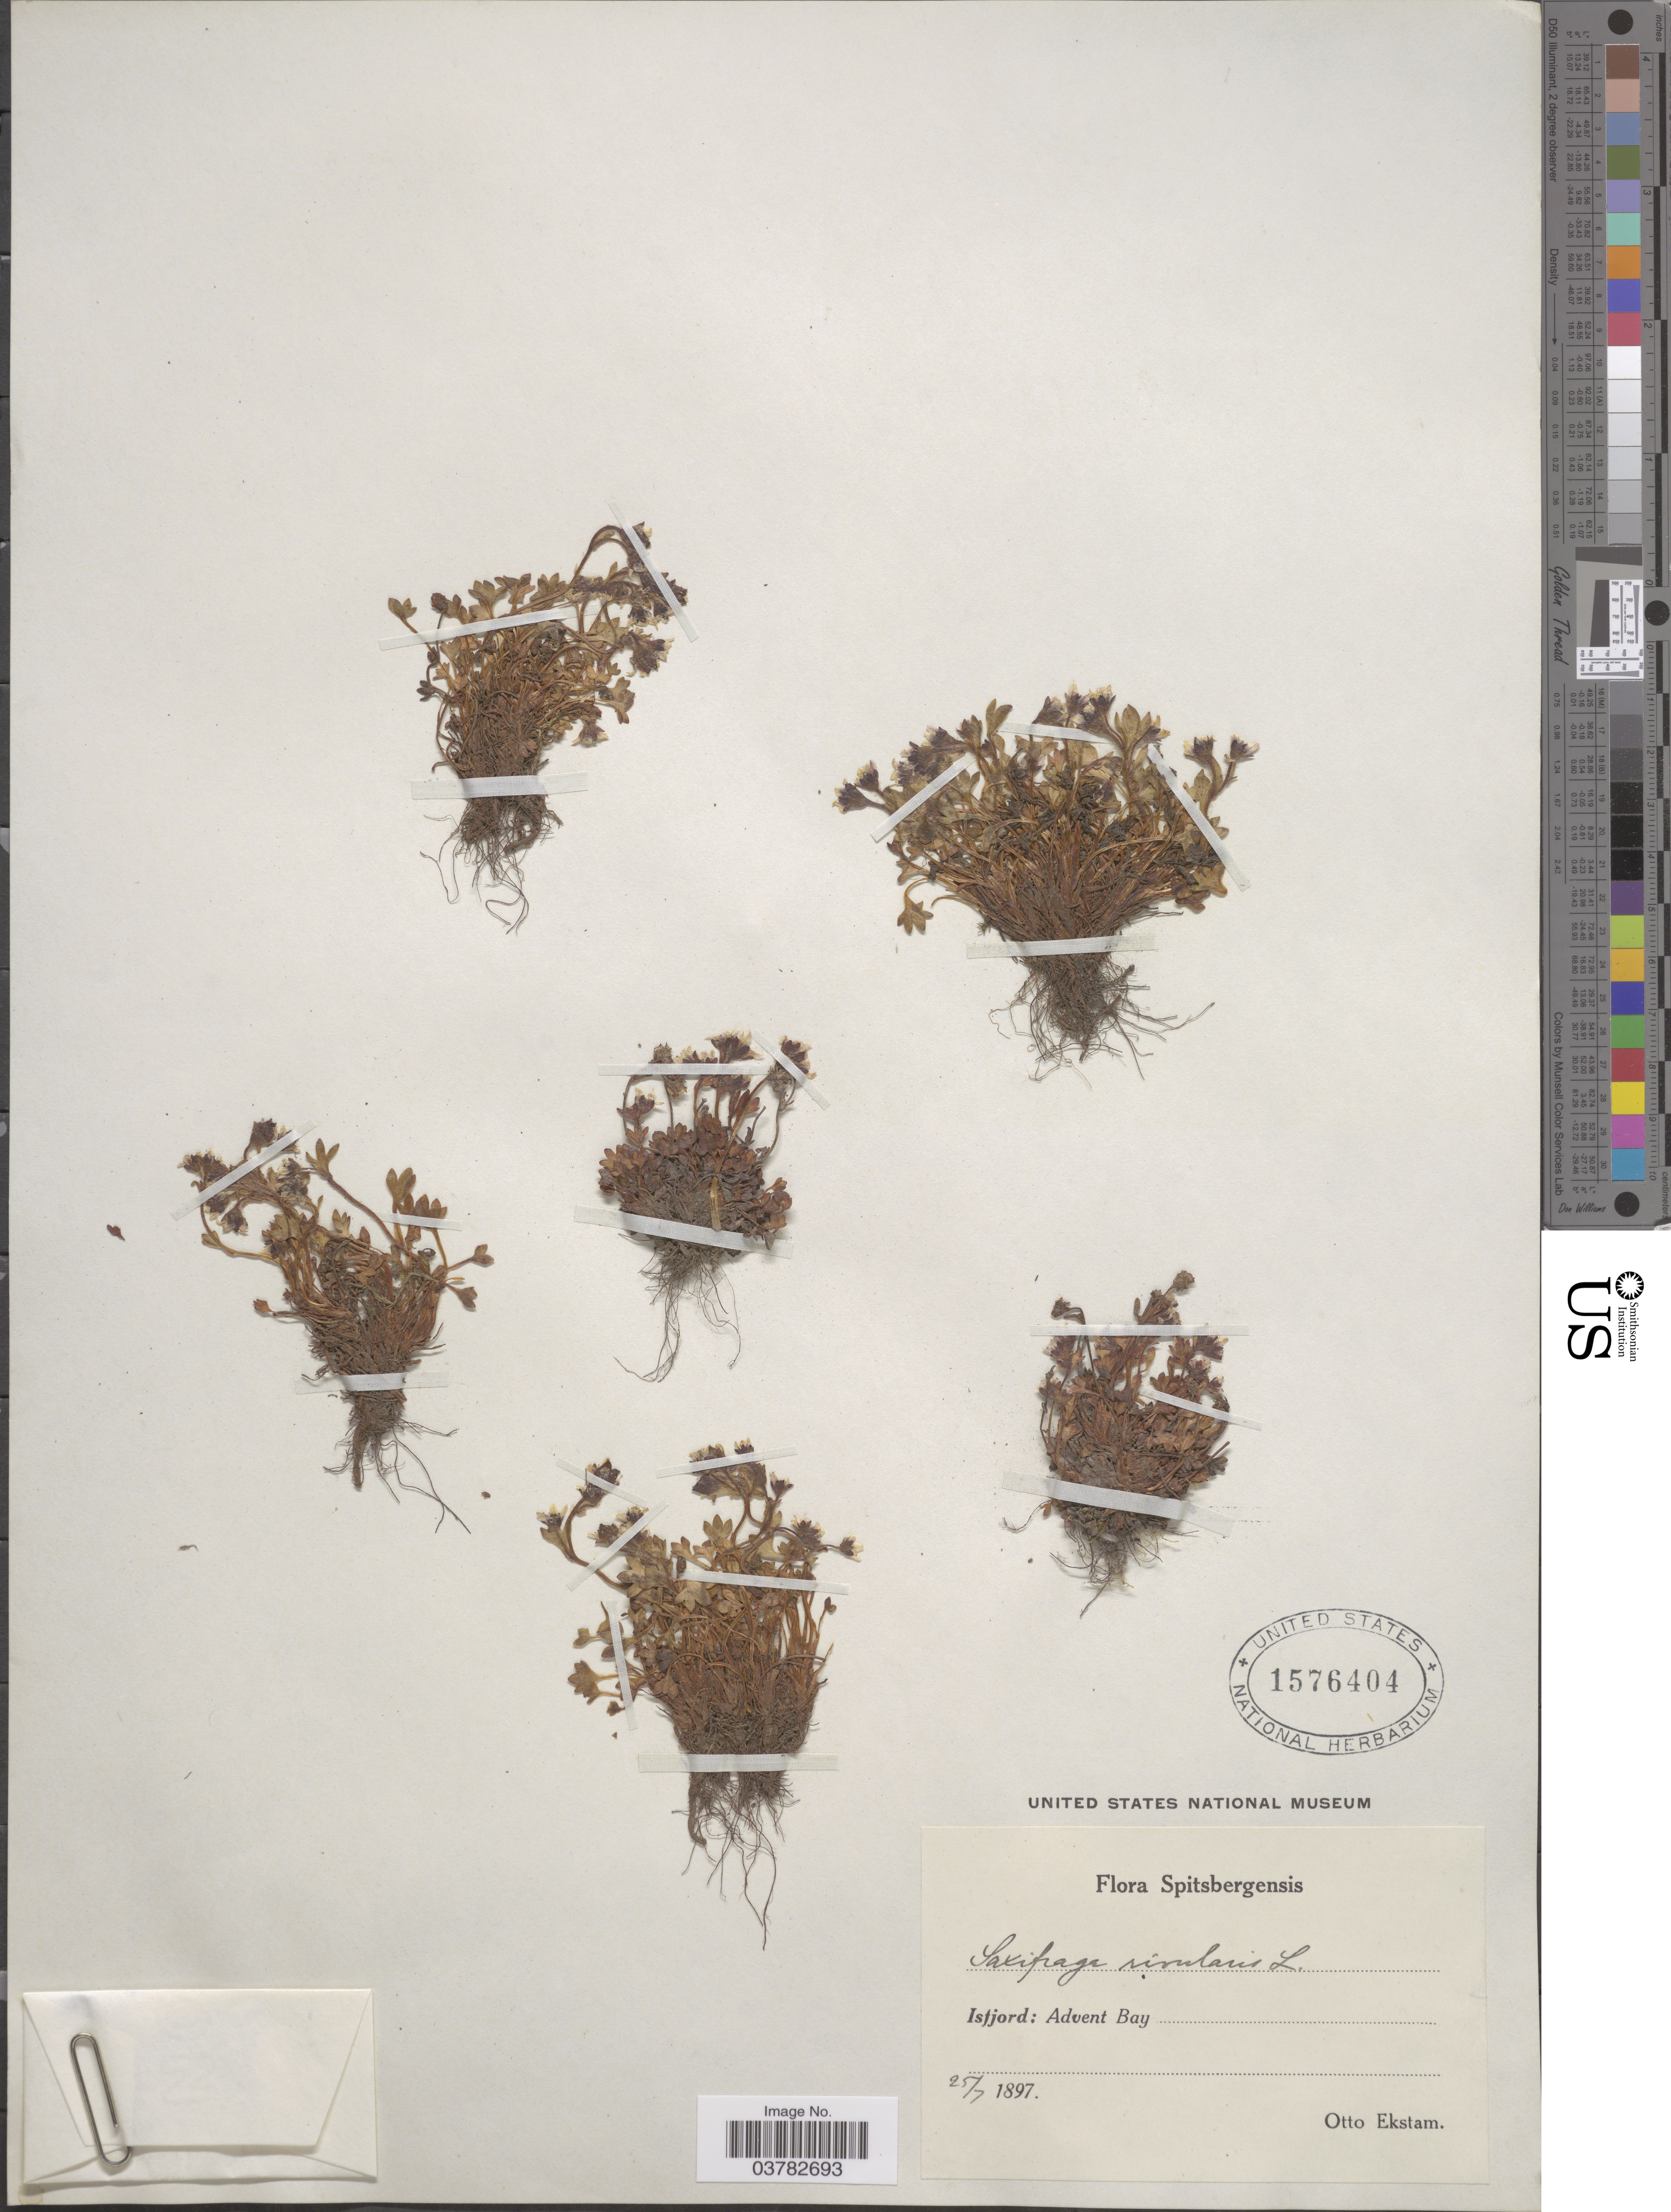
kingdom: Plantae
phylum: Tracheophyta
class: Magnoliopsida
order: Saxifragales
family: Saxifragaceae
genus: Saxifraga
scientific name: Saxifraga rivularis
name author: L.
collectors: O. Ekstam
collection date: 1897-07-25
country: Norway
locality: Spitsbergensis. Isfjord: Advent Bay.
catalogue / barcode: US 1576404